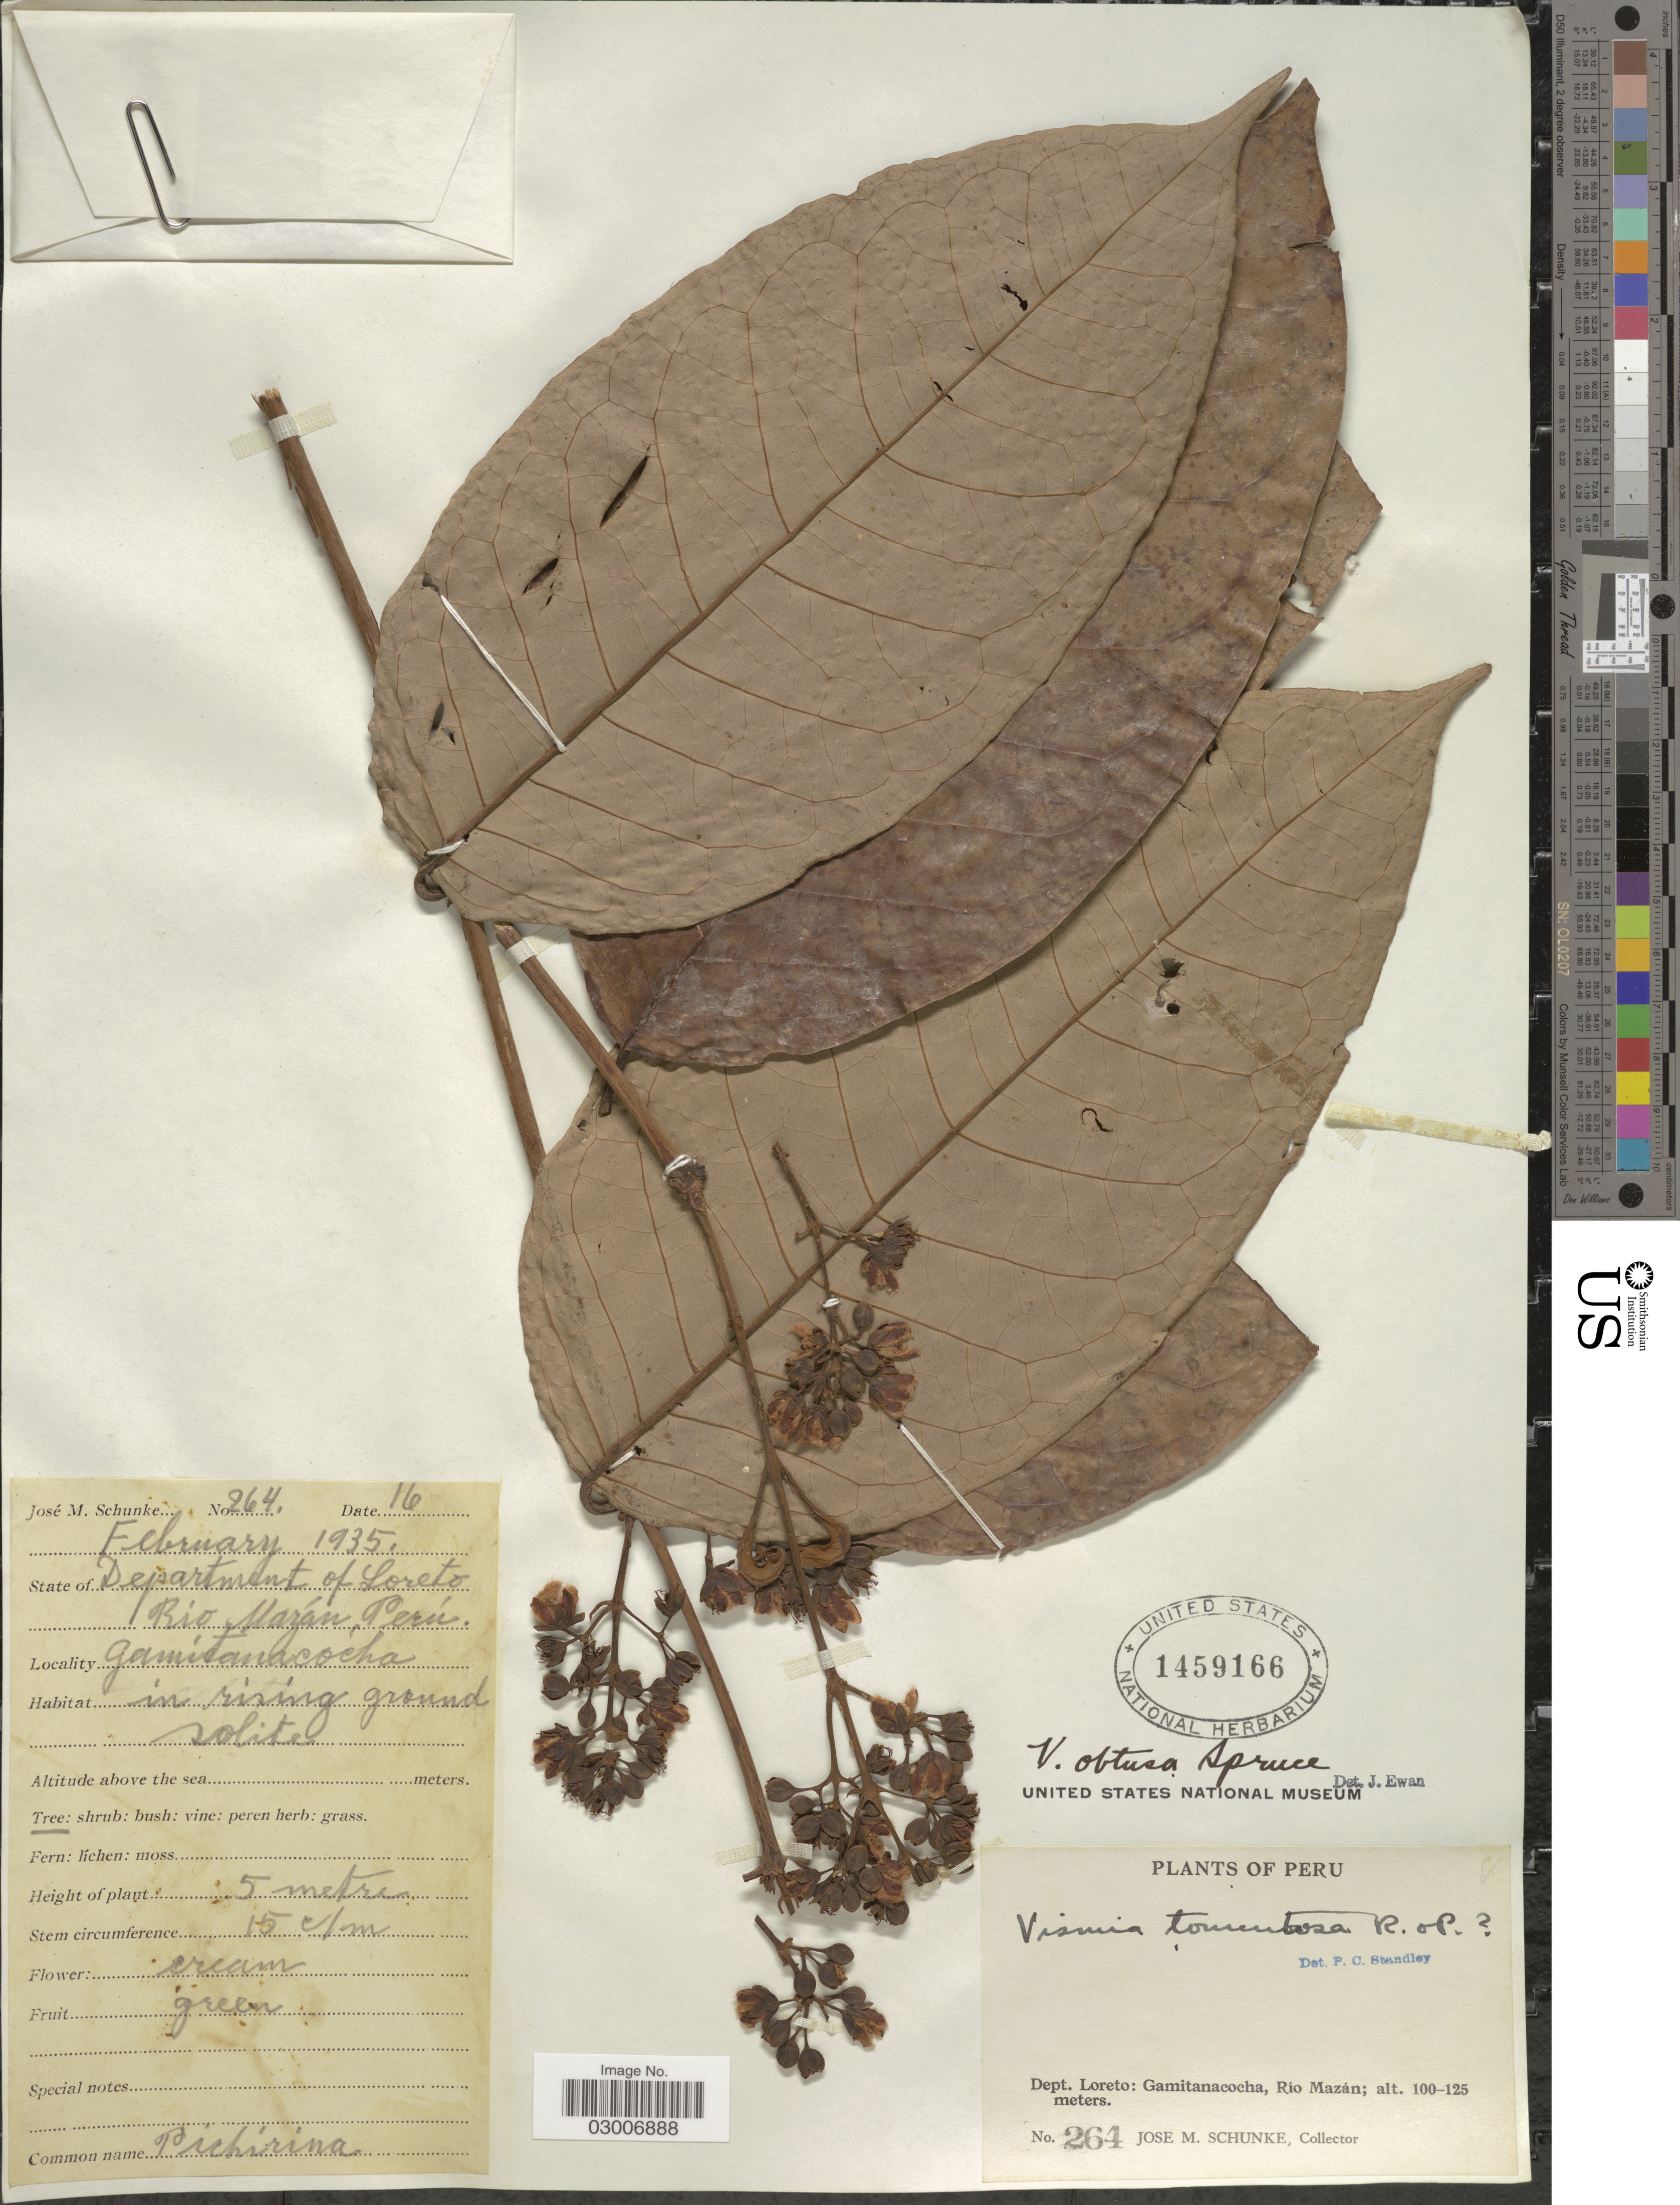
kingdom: Plantae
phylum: Tracheophyta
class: Magnoliopsida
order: Malpighiales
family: Hypericaceae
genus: Vismia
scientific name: Vismia obtusa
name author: Spruce ex Reichardt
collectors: J. M. Schunke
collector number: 264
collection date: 1935-02-16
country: Peru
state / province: Loreto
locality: Dept. Loreto: Gamitanacocha, Río Mazán.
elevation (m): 100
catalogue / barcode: US 1459166